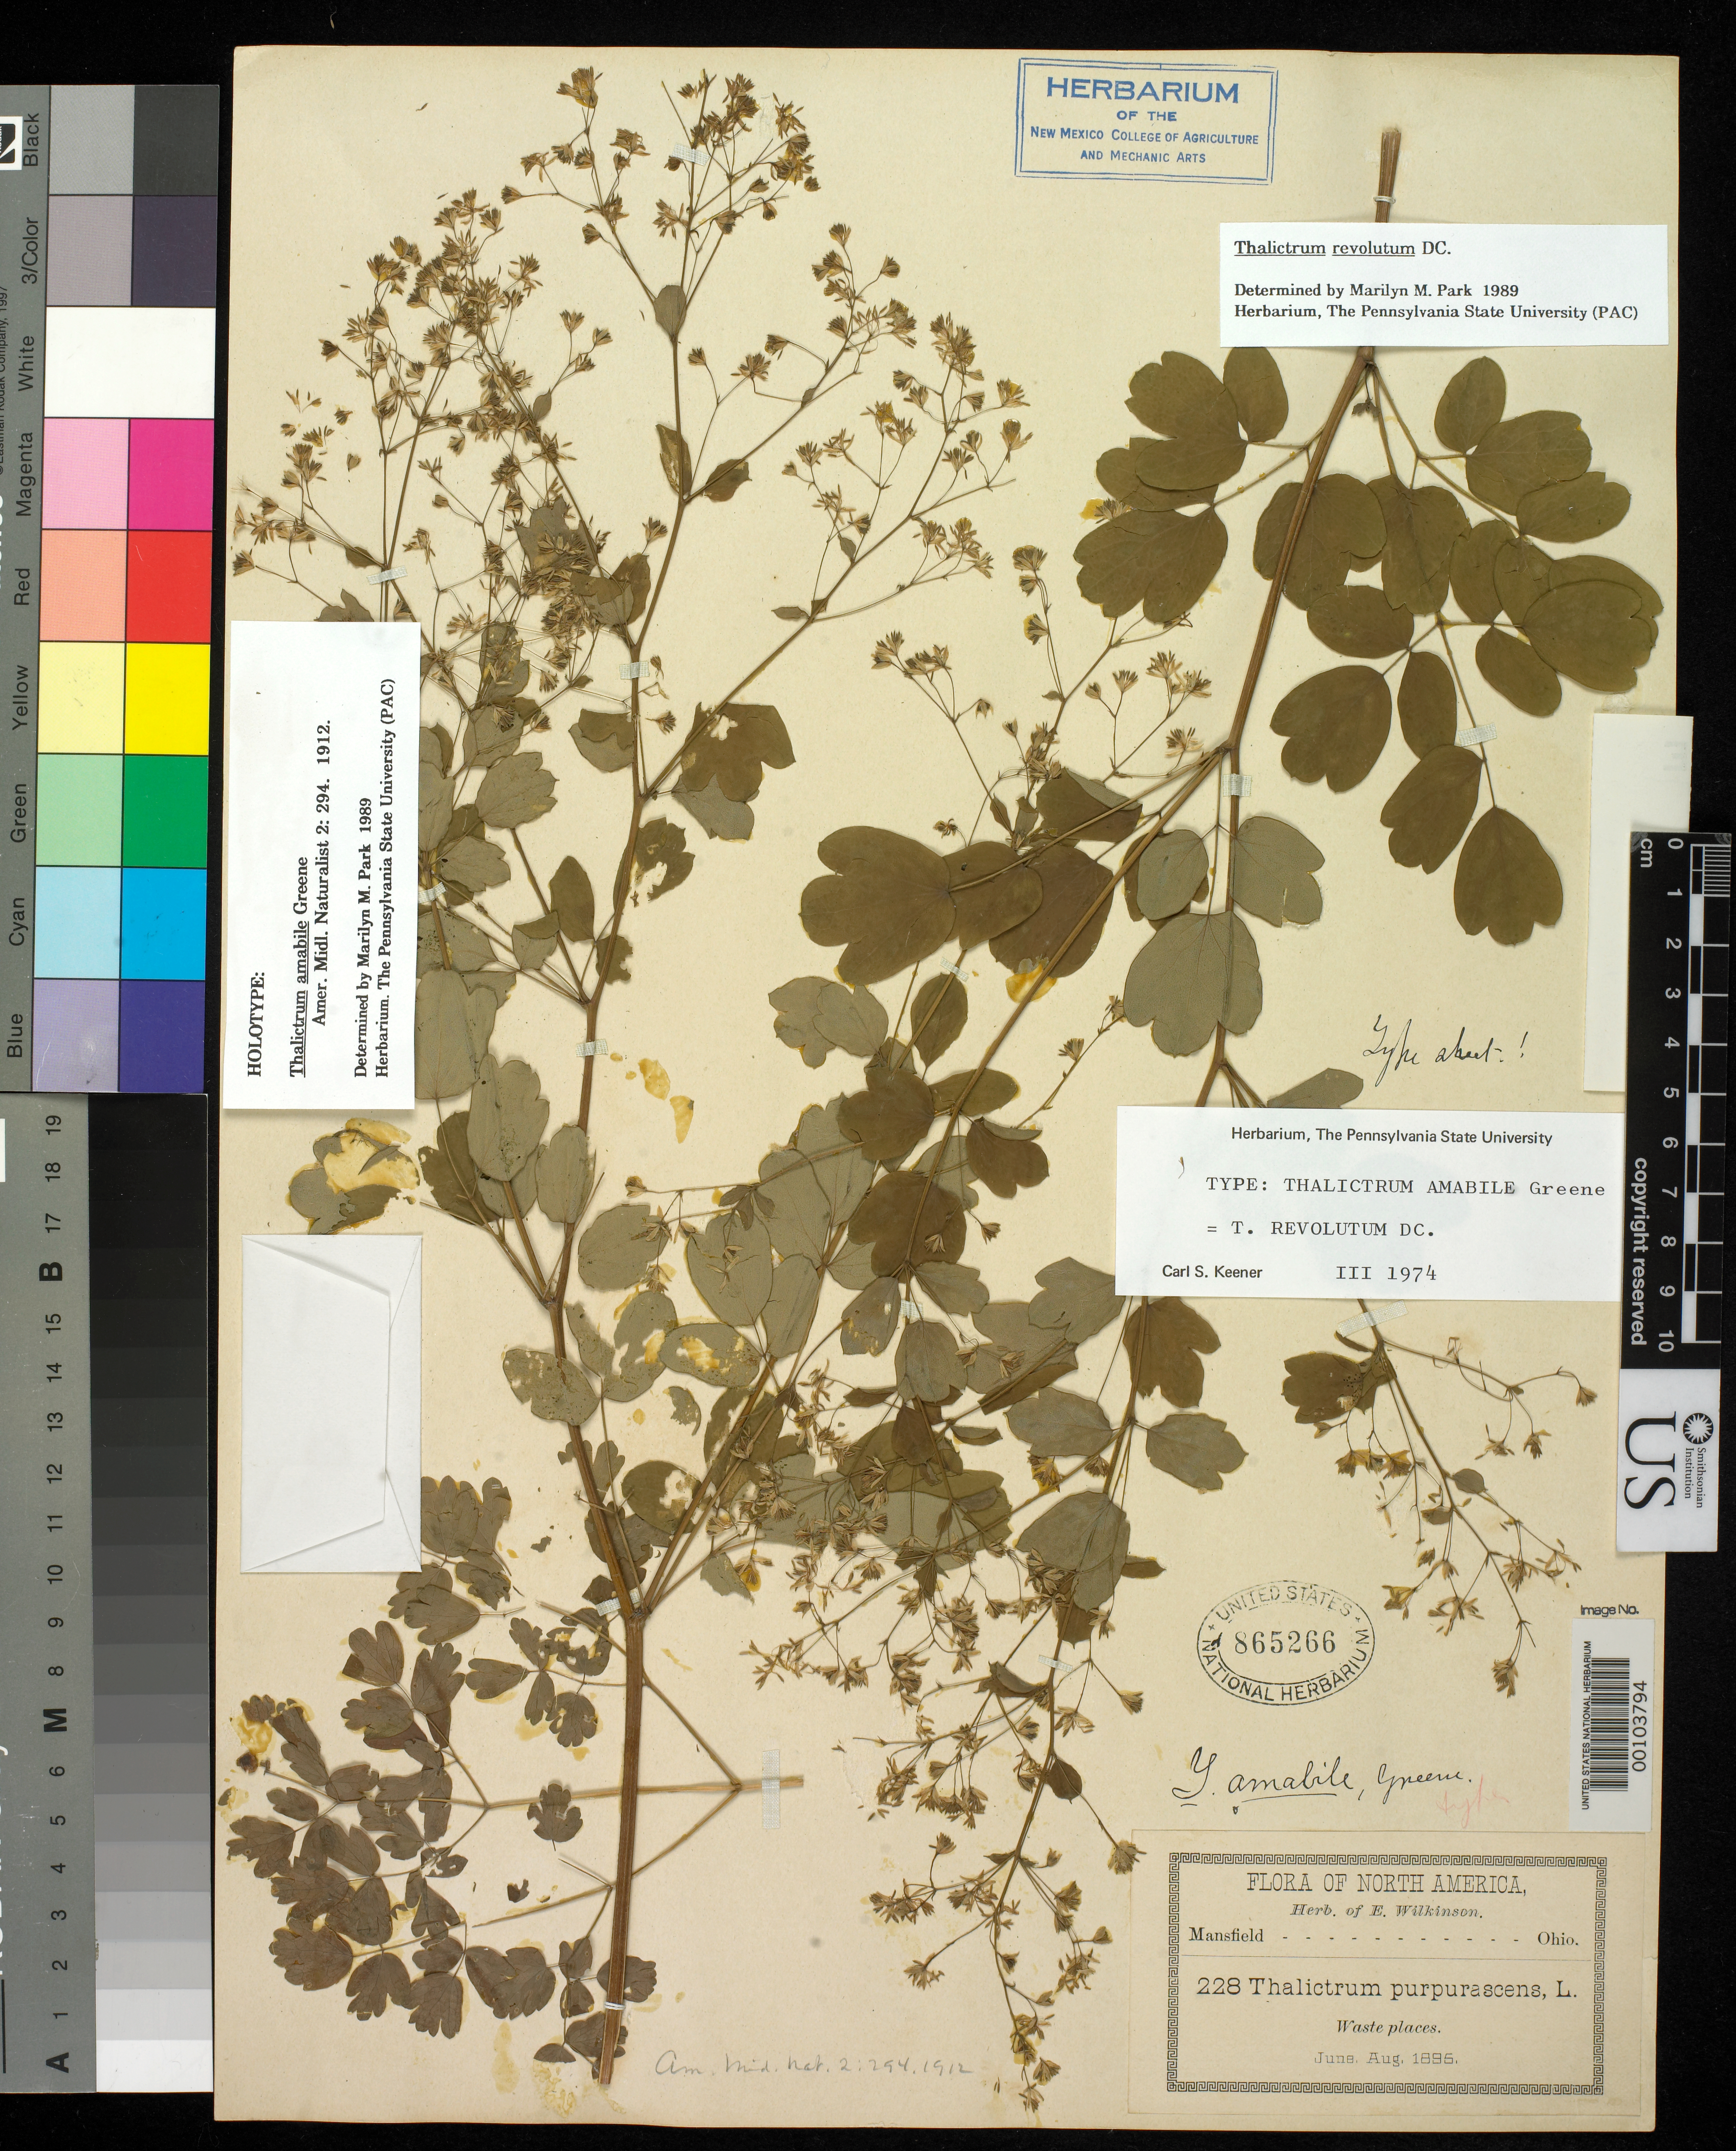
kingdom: Plantae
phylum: Tracheophyta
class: Magnoliopsida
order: Ranunculales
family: Ranunculaceae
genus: Thalictrum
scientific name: Thalictrum amabile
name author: Greene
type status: Isotype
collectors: E. Wilkinson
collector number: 228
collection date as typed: Jun 1896 and -- Aug 1896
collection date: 1896-06,1896-08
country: United States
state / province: Ohio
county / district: Richland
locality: Near Mansfield.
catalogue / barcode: US 865266